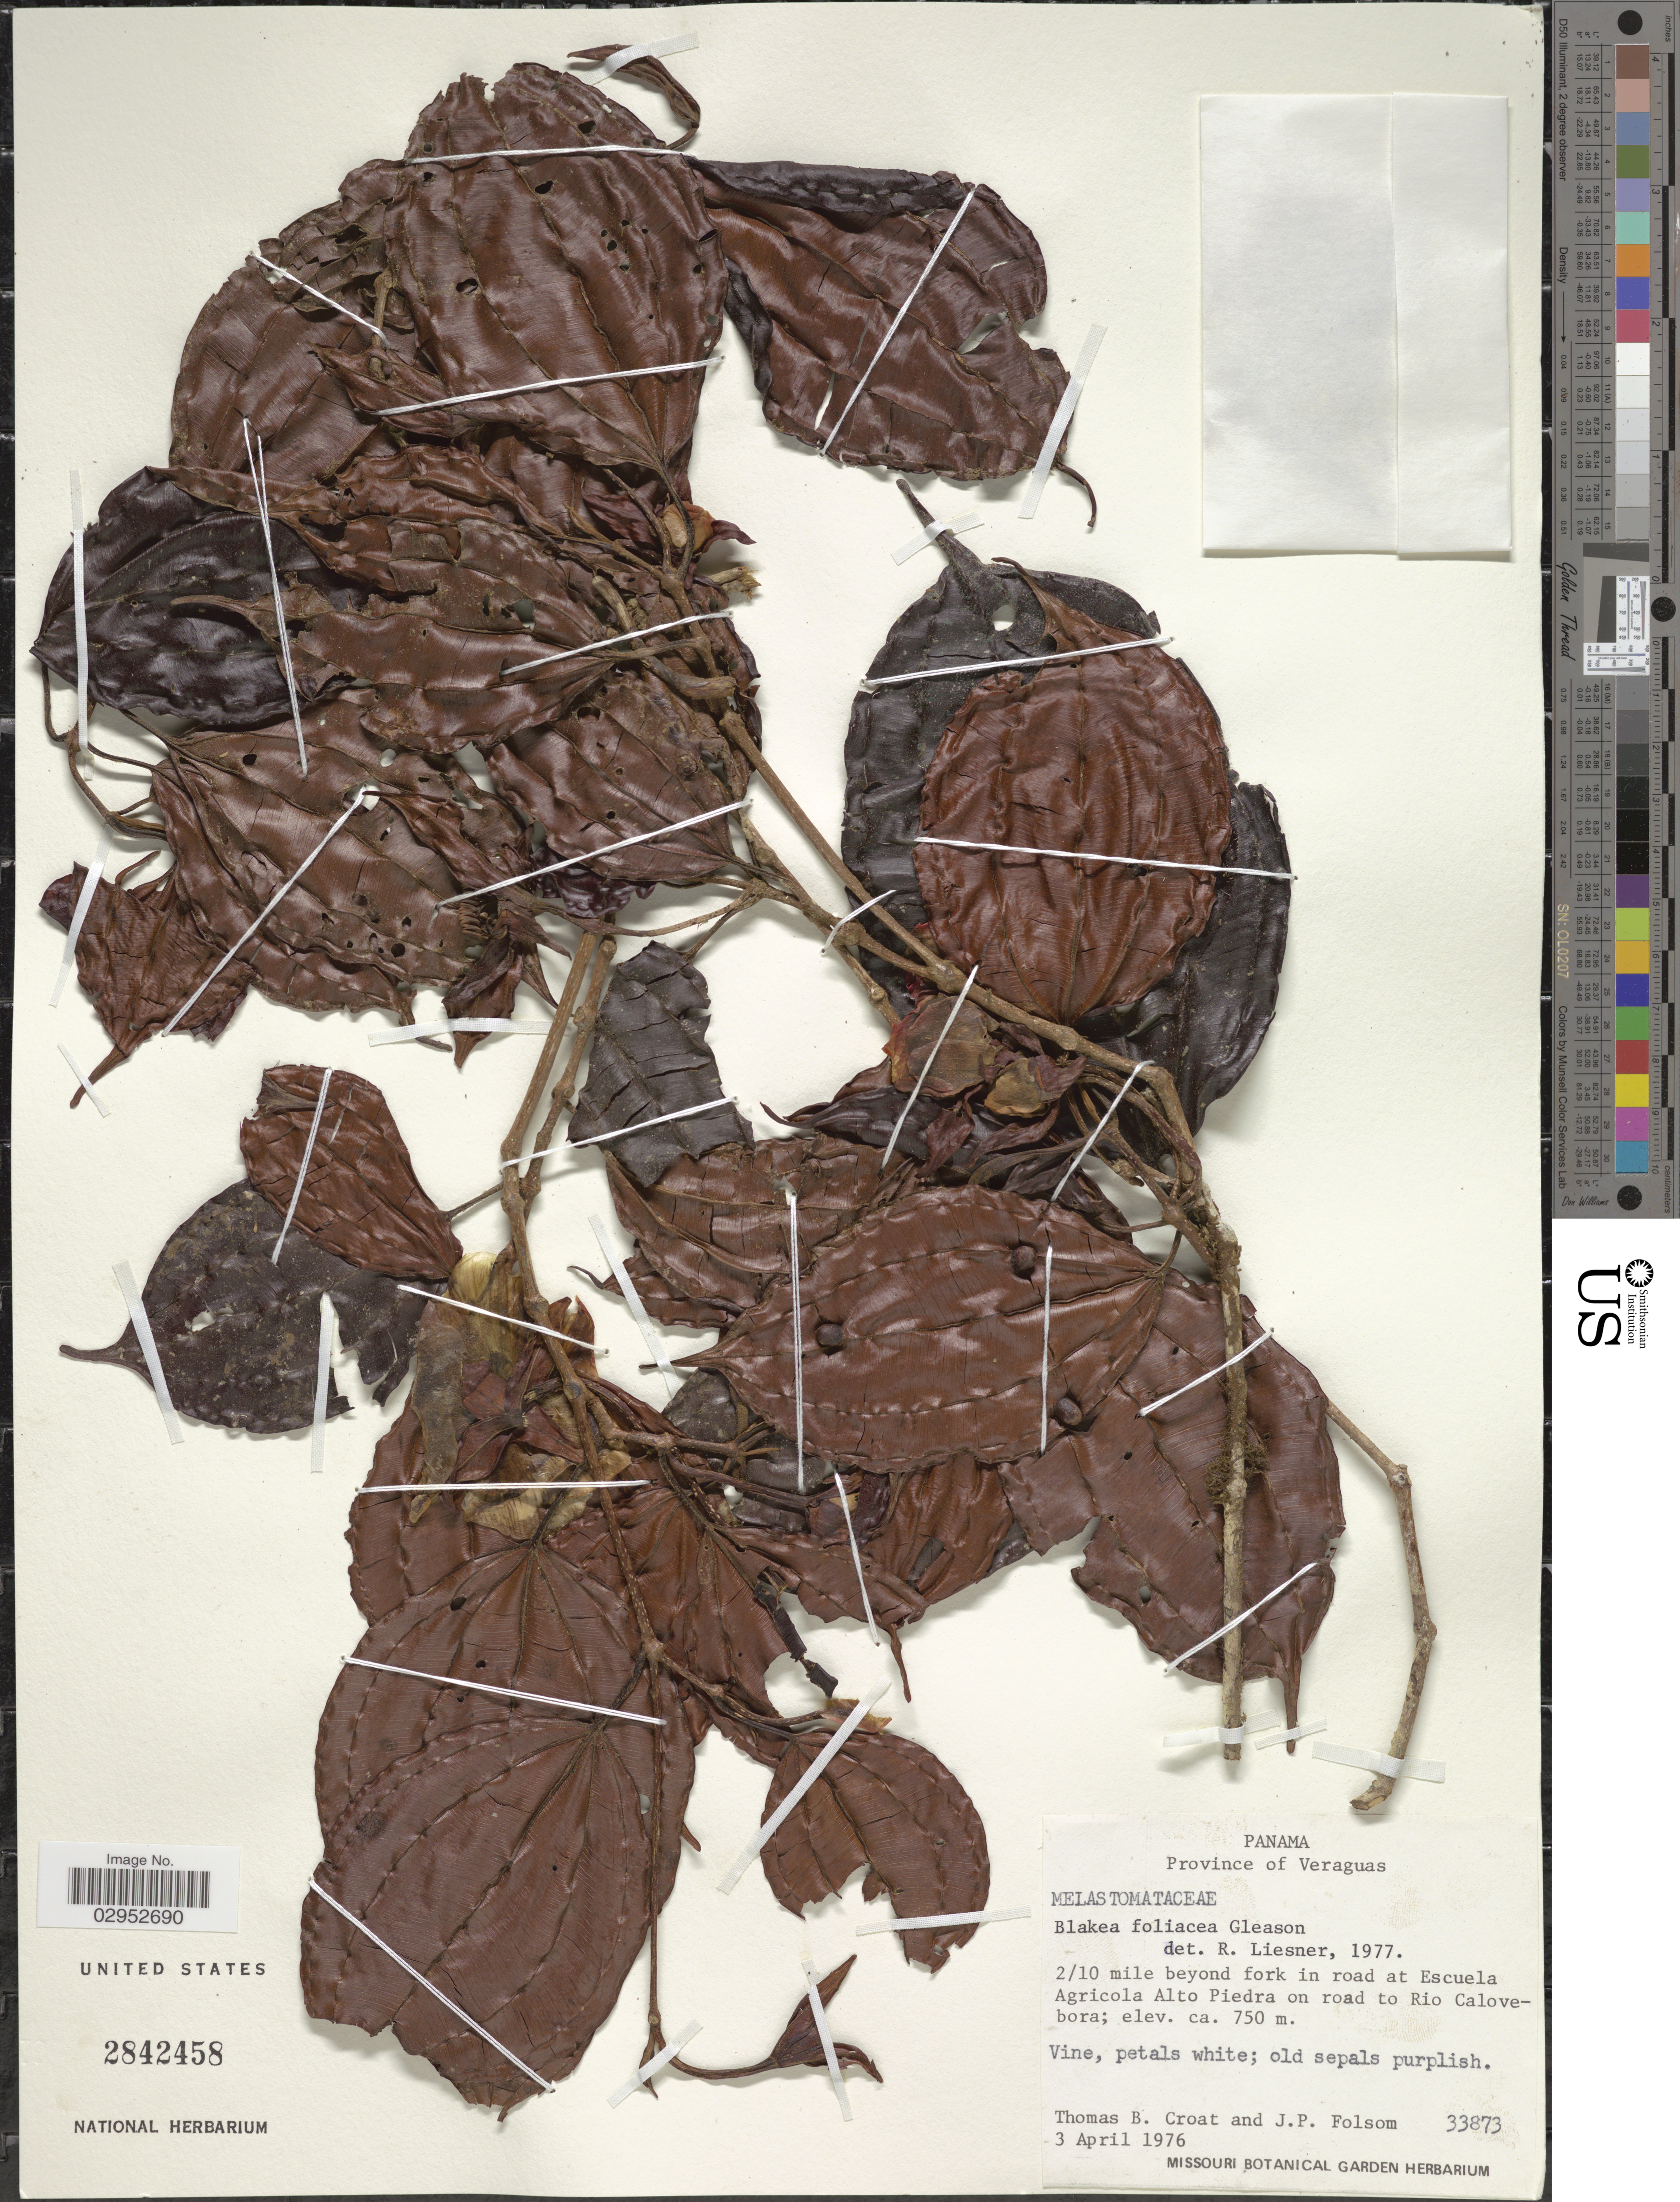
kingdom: Plantae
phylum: Tracheophyta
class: Magnoliopsida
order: Myrtales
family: Melastomataceae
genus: Blakea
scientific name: Blakea foliacea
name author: Gleason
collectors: T. B. Croat & J. P. Folsom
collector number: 33873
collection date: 1976-04-03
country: Panama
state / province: Veraguas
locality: Province of Veraguas. 2/10 mile beyond fork in road at Escuela Agricola Alto Piedra on road to Rio Calovebora.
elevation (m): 750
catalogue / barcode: US 2842458